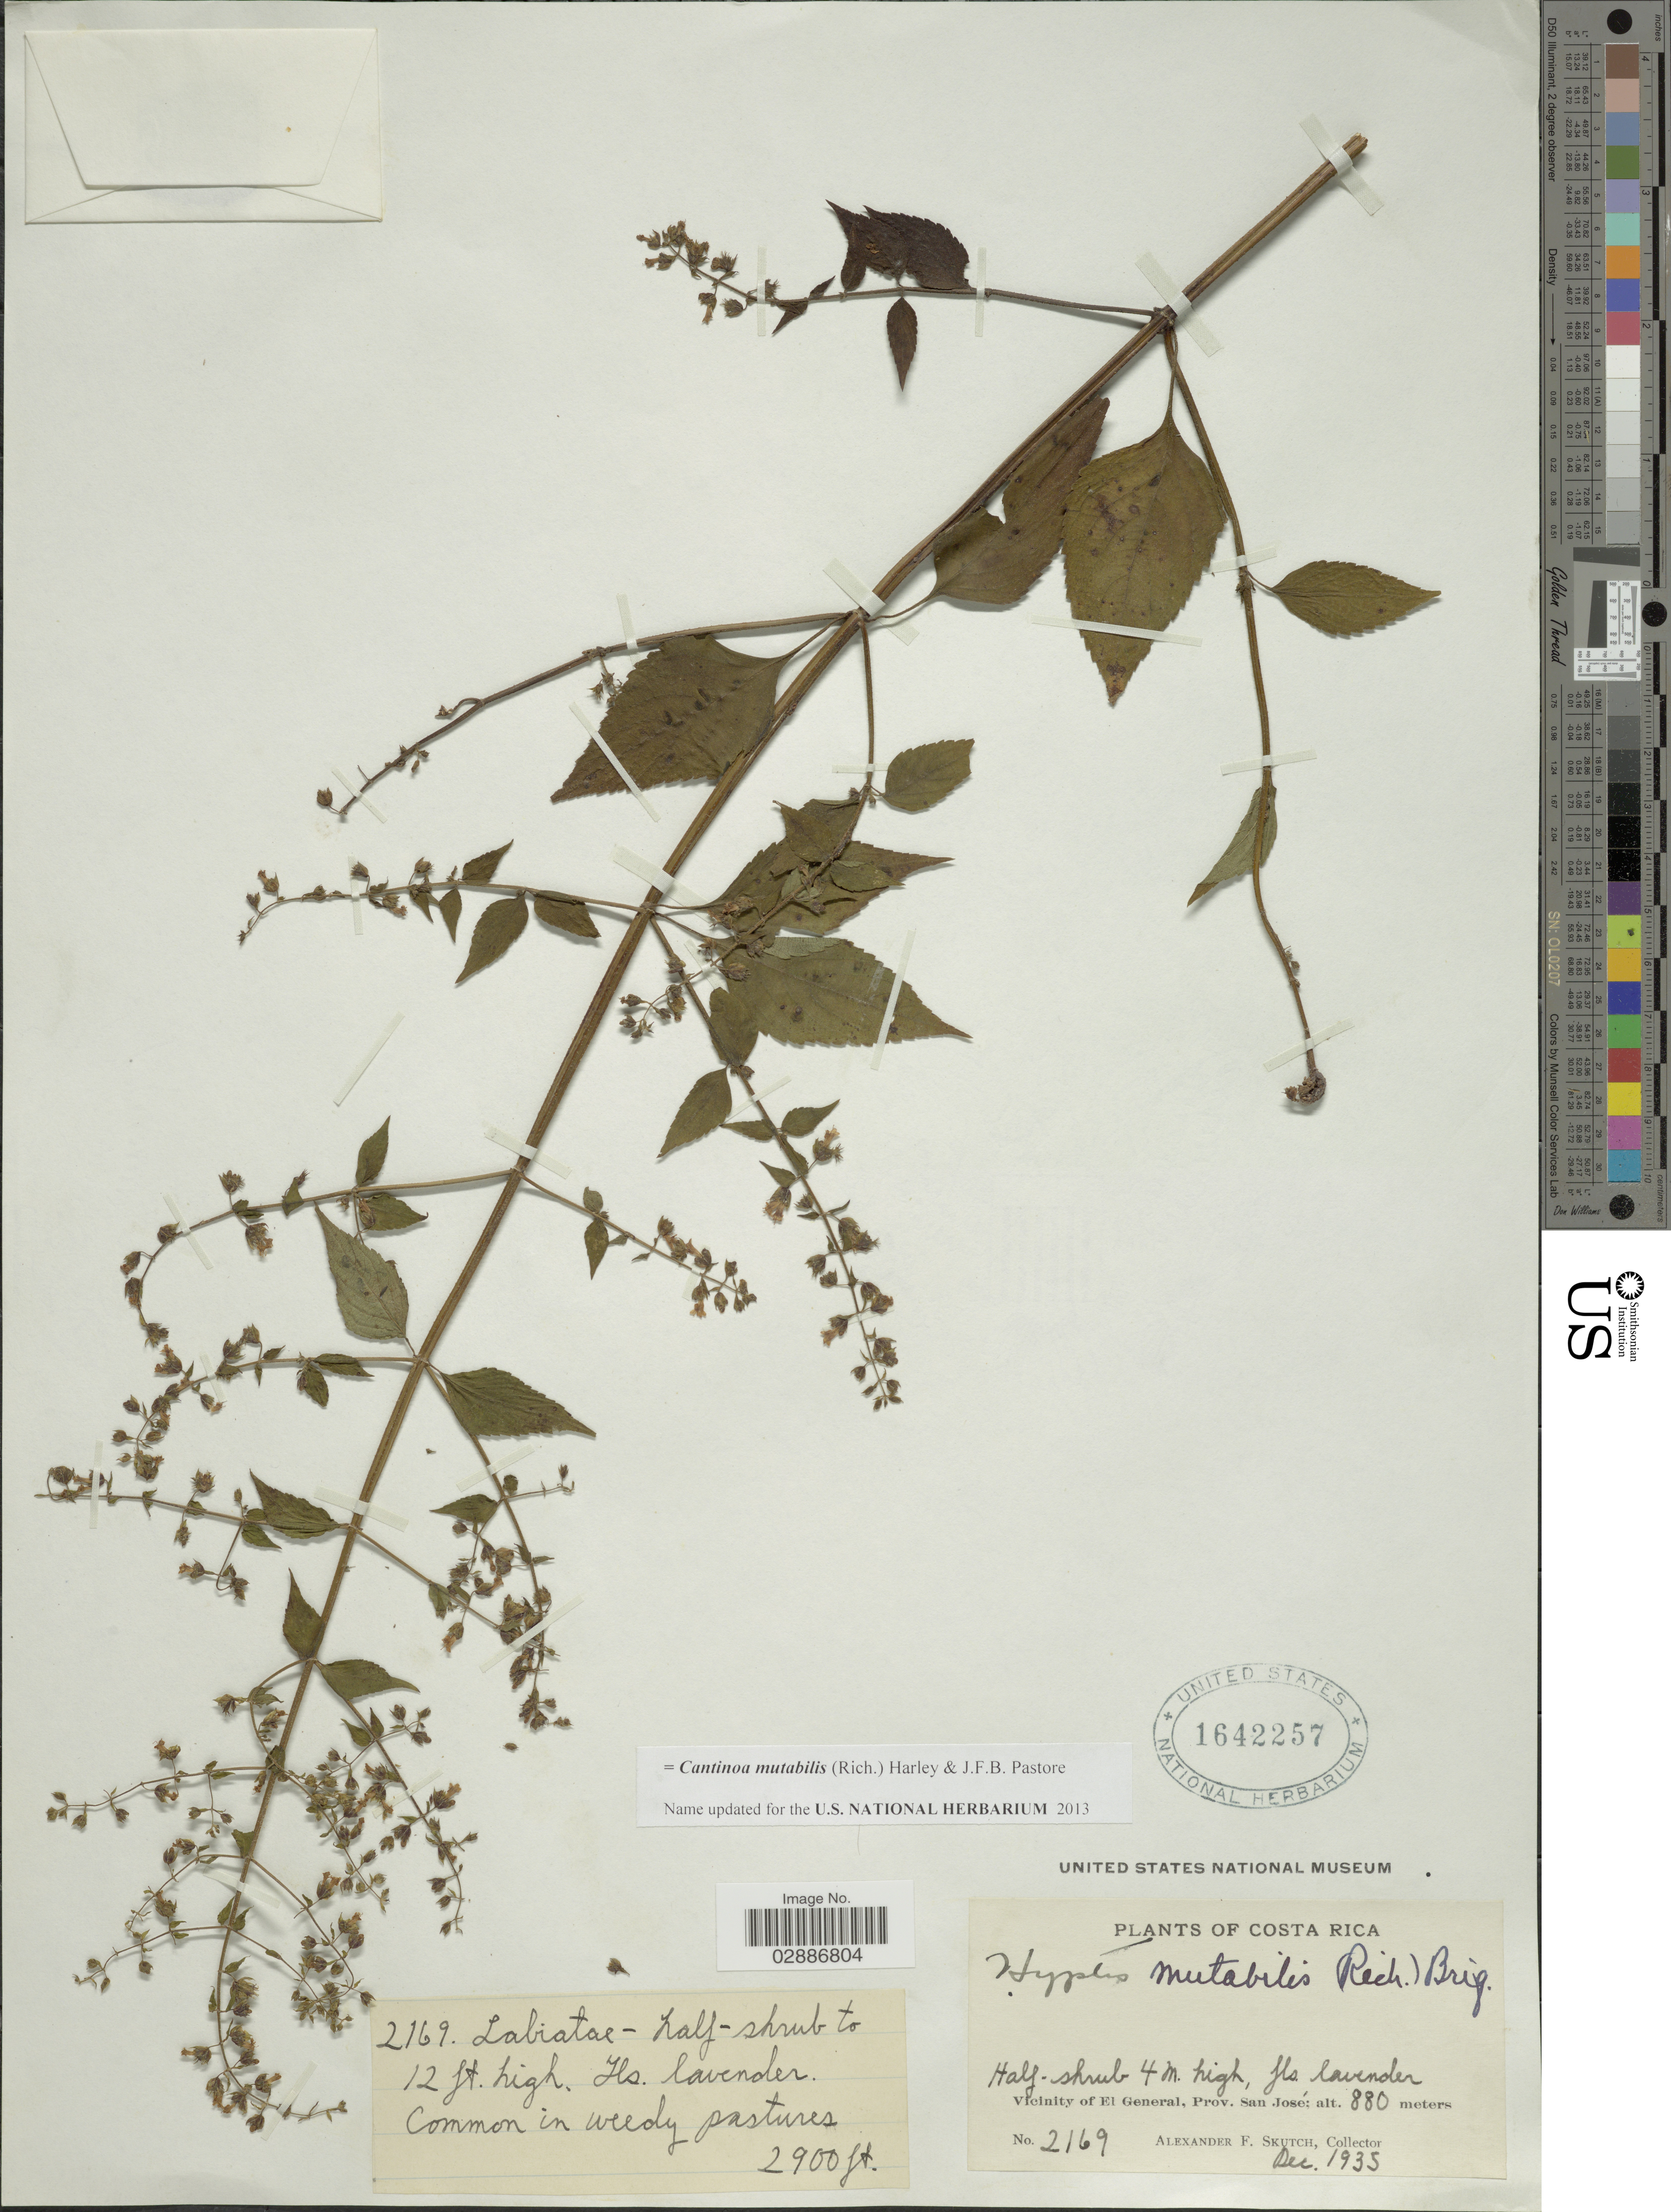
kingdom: Plantae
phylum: Tracheophyta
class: Magnoliopsida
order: Lamiales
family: Lamiaceae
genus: Cantinoa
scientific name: Cantinoa mutabilis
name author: (Rich.) Harley & J.F.B. Pastore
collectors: A. F. Skutch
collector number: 2169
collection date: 1935-12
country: Costa Rica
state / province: San José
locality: Vicinity of El General.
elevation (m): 880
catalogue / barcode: US 1642257